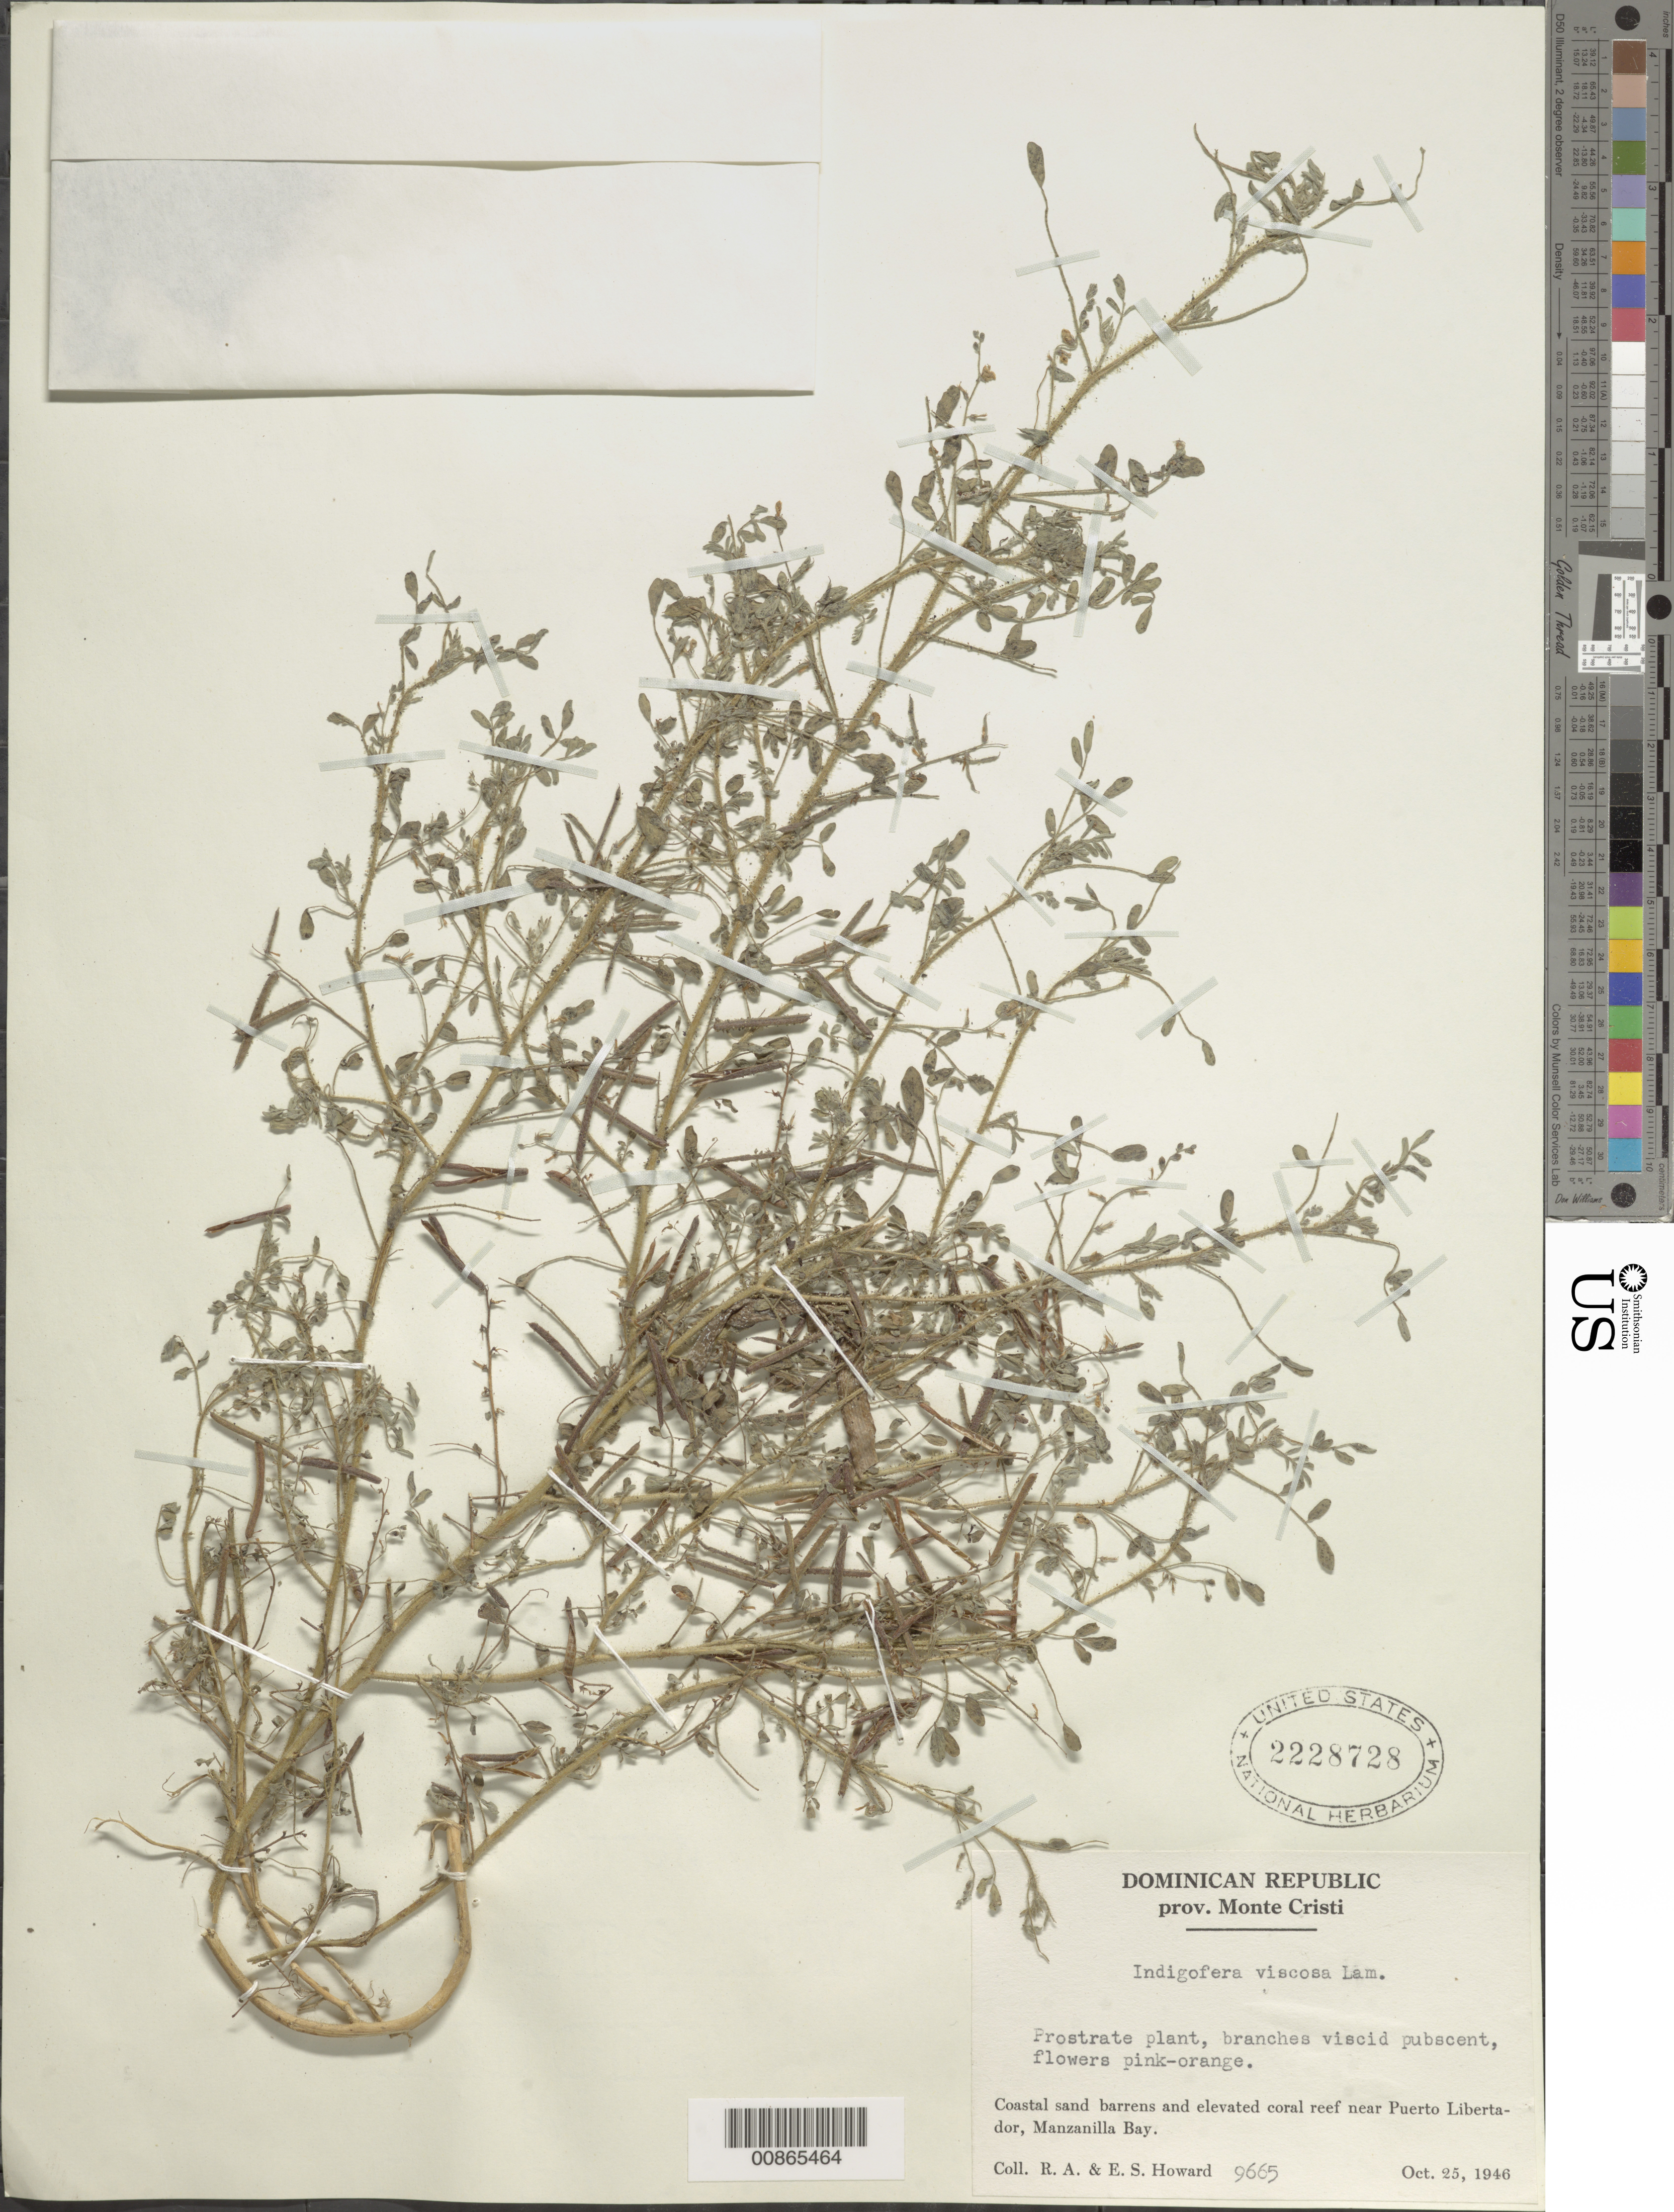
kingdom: Plantae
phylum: Tracheophyta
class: Magnoliopsida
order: Fabales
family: Fabaceae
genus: Indigofera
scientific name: Indigofera viscosa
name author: Lam.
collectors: R. A. Howard & E. S. Howard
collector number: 9665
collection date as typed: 25 Oct 1946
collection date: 1946-10-25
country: Dominican Republic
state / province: Monte Cristi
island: Hispaniola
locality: Near Puerto Libertador, Manzanilla Bay.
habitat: Coastal sand barrens and elevated coral reef.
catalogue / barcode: US 2228728